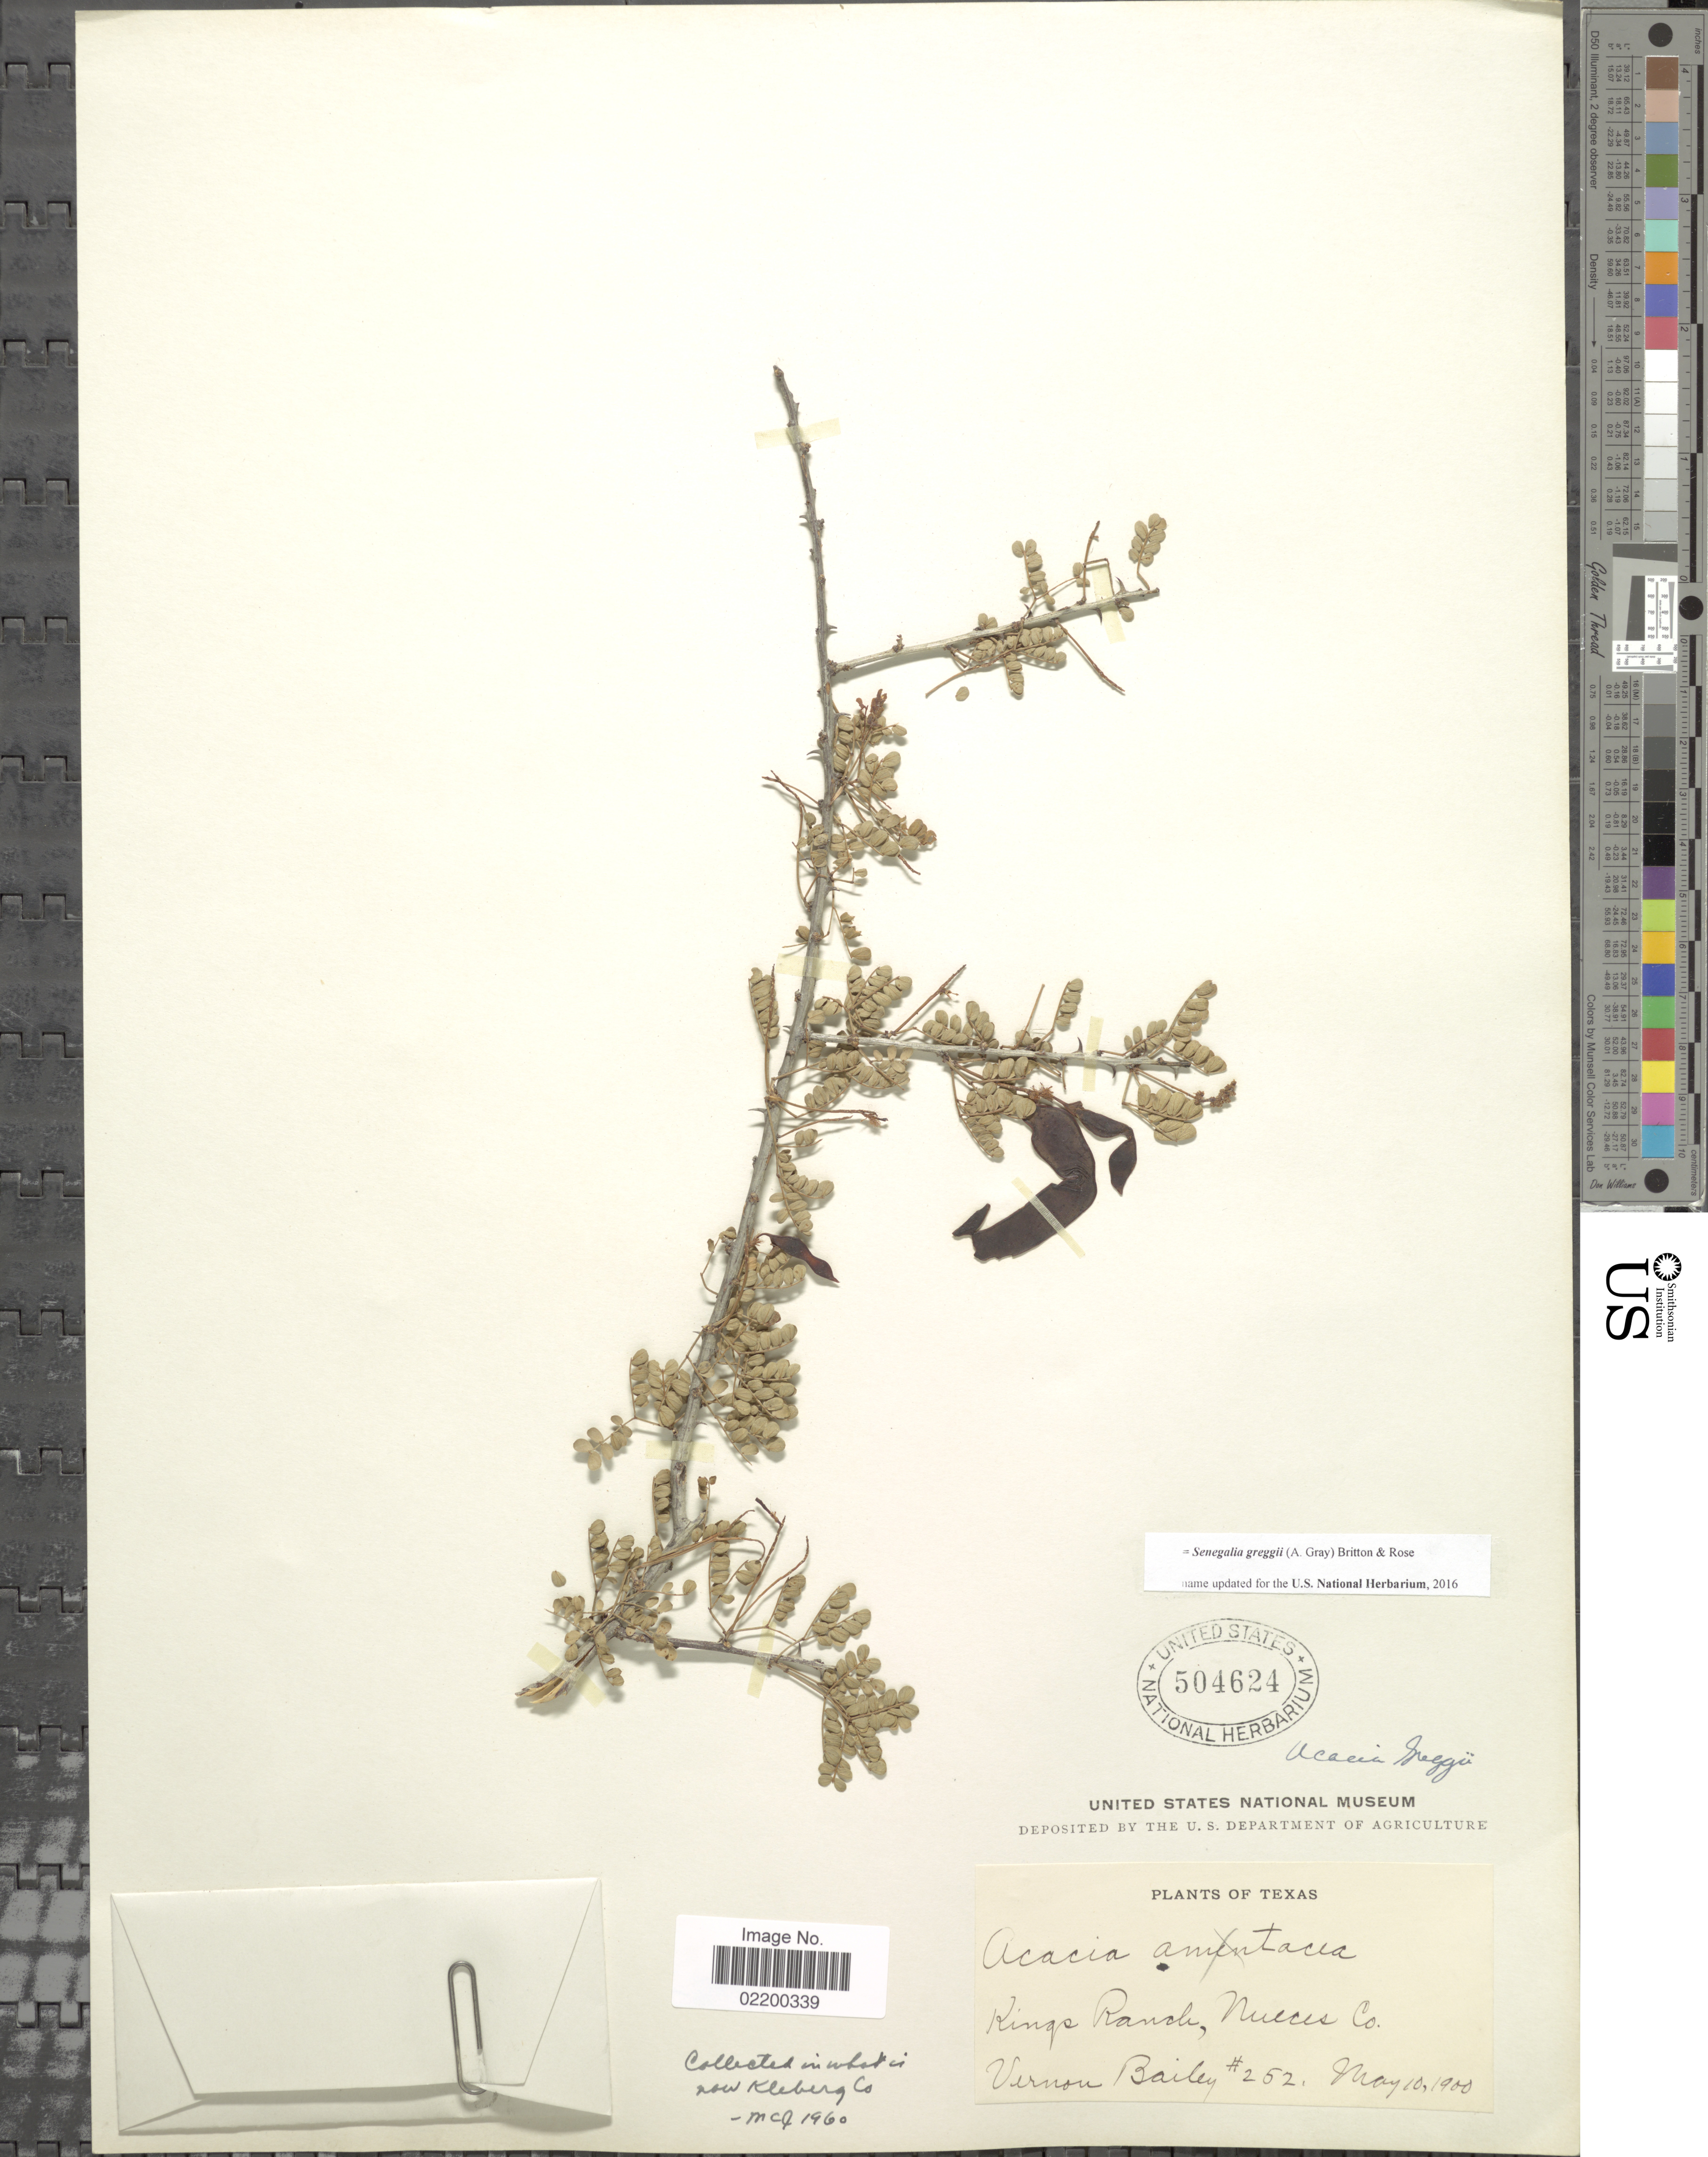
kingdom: Plantae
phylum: Tracheophyta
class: Magnoliopsida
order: Fabales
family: Fabaceae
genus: Senegalia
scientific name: Senegalia greggii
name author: (A. Gray) Britton & Rose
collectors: V. O. Bailey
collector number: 252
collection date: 1900-05-10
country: United States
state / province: Texas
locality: Kings Ranch, Nueces Co.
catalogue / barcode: US 504624